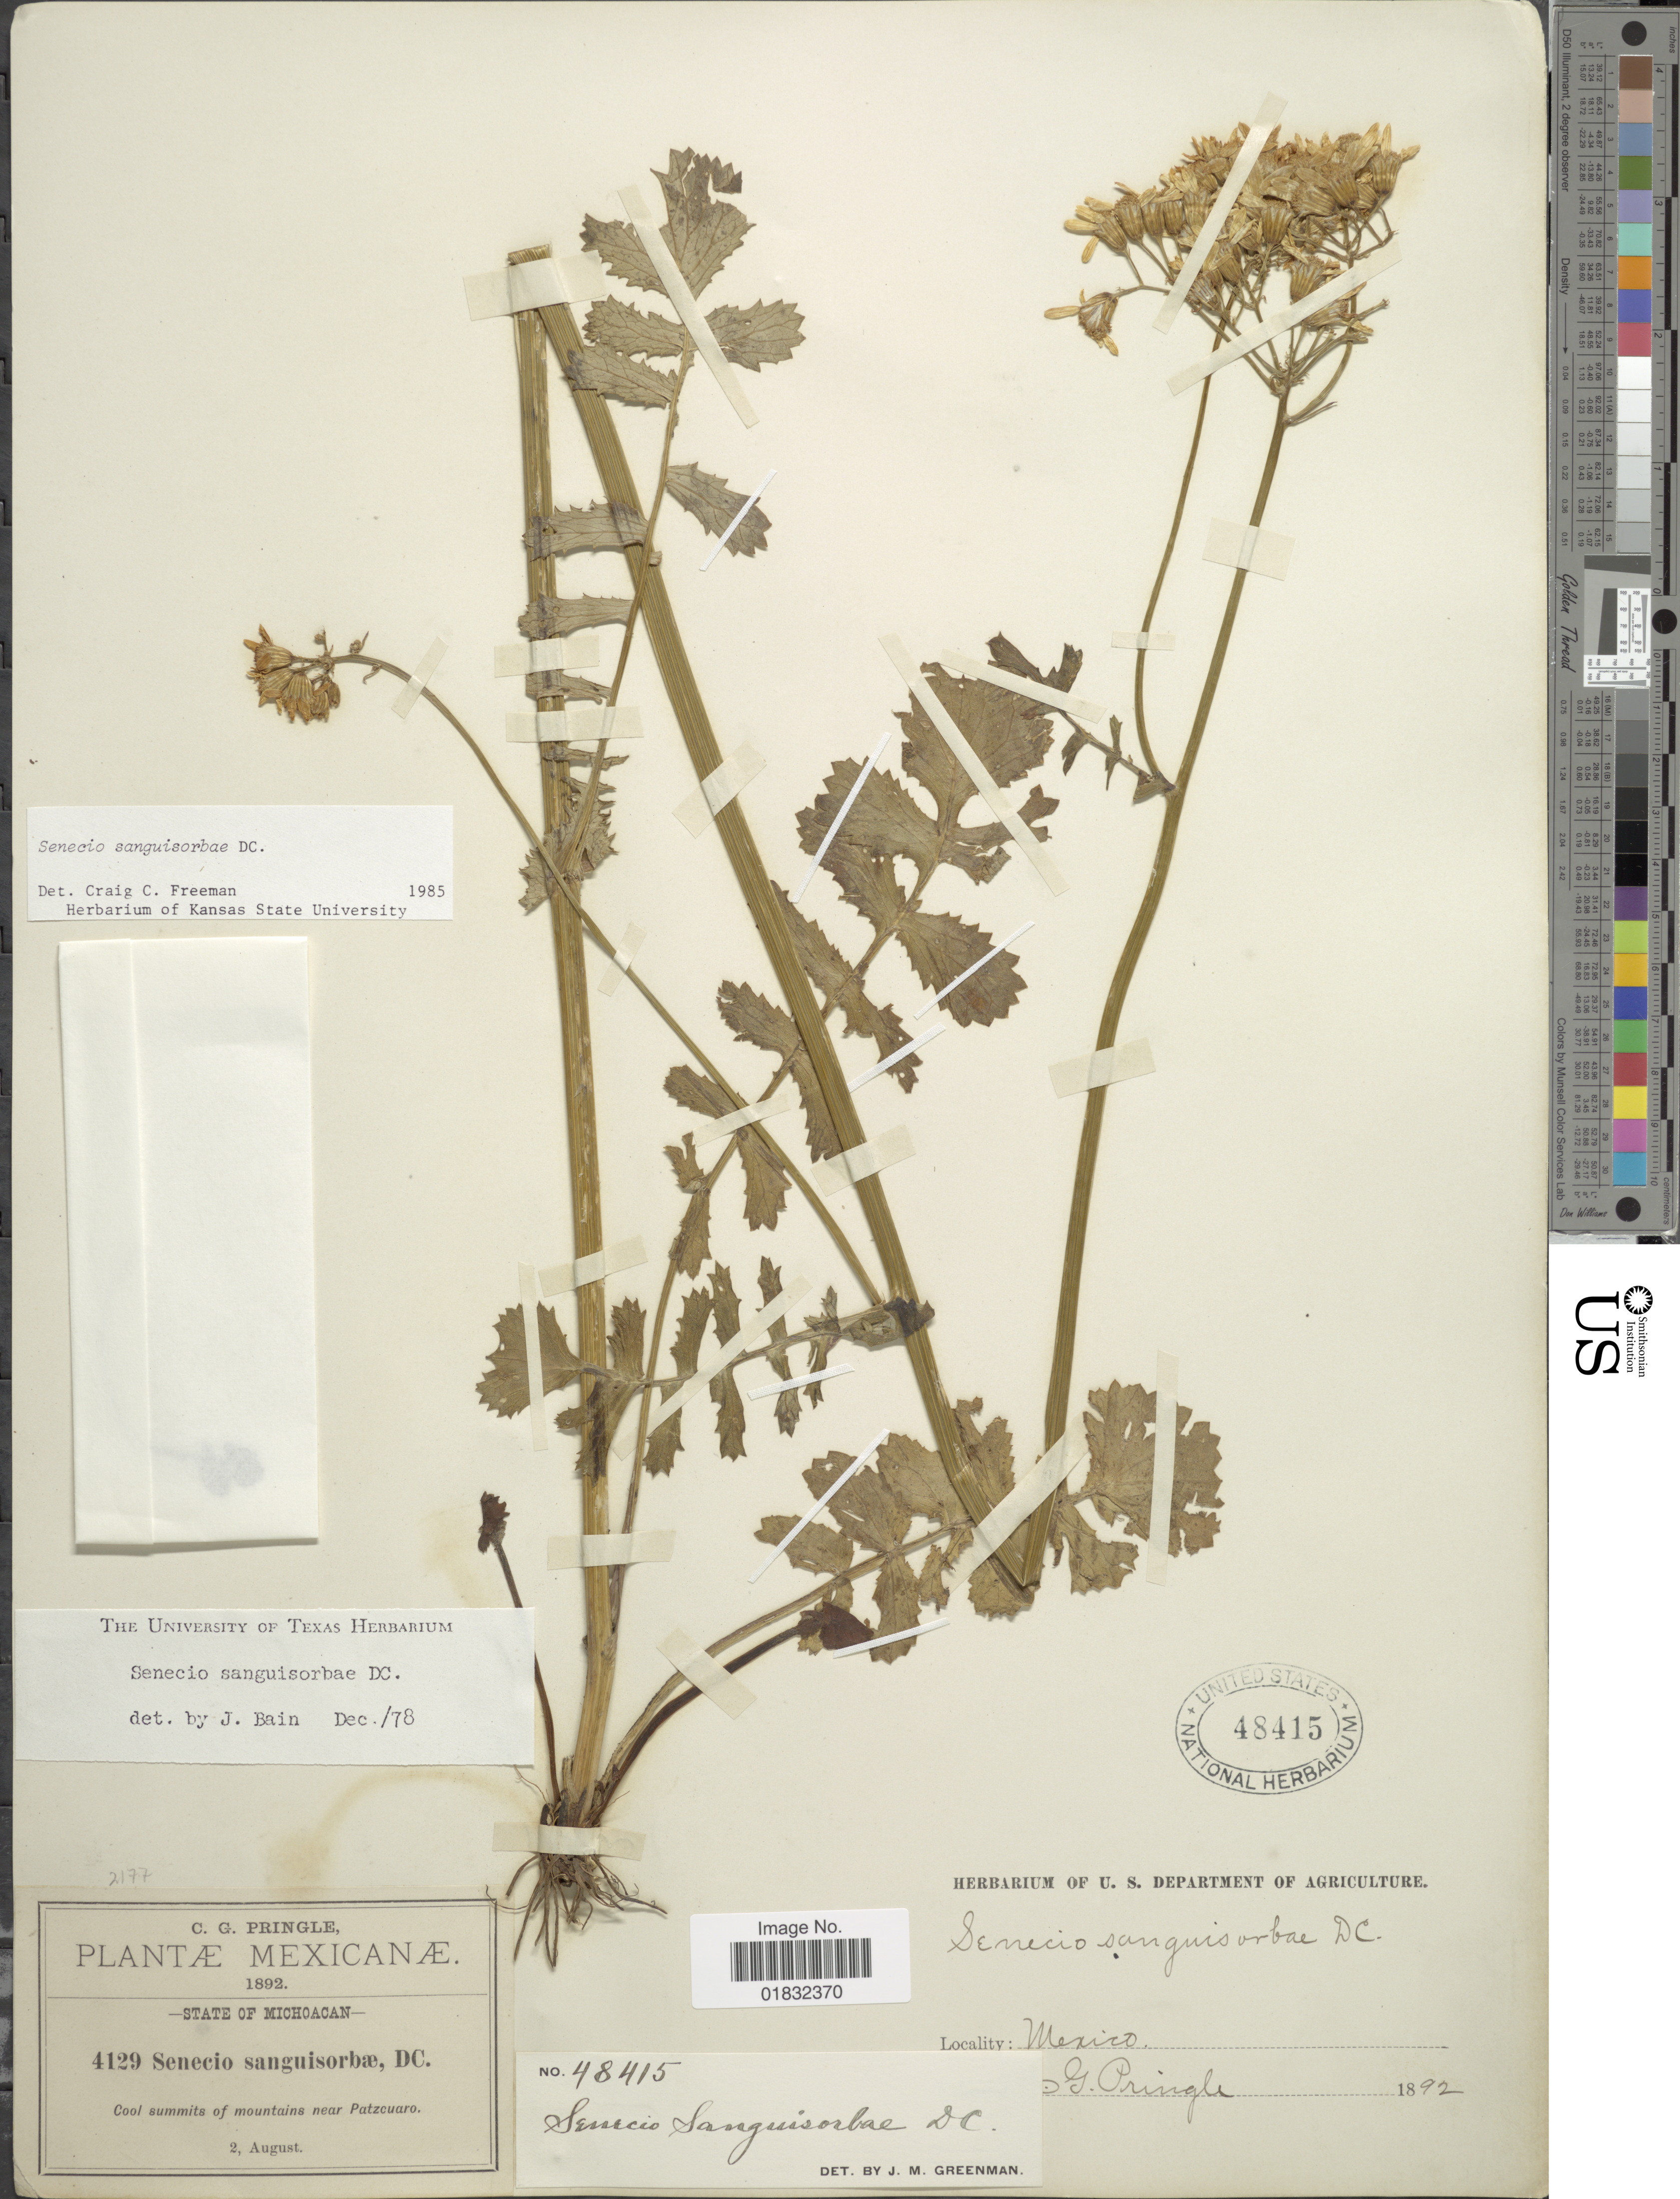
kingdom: Plantae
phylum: Tracheophyta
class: Magnoliopsida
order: Asterales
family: Asteraceae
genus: Packera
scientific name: Packera sanguisorbae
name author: (DC.) C. Jeffrey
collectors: C. G. Pringle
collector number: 4129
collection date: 1892-08-02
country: Mexico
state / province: Michoacán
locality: Cool summits of mountains near Patzcuaro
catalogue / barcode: US 48415